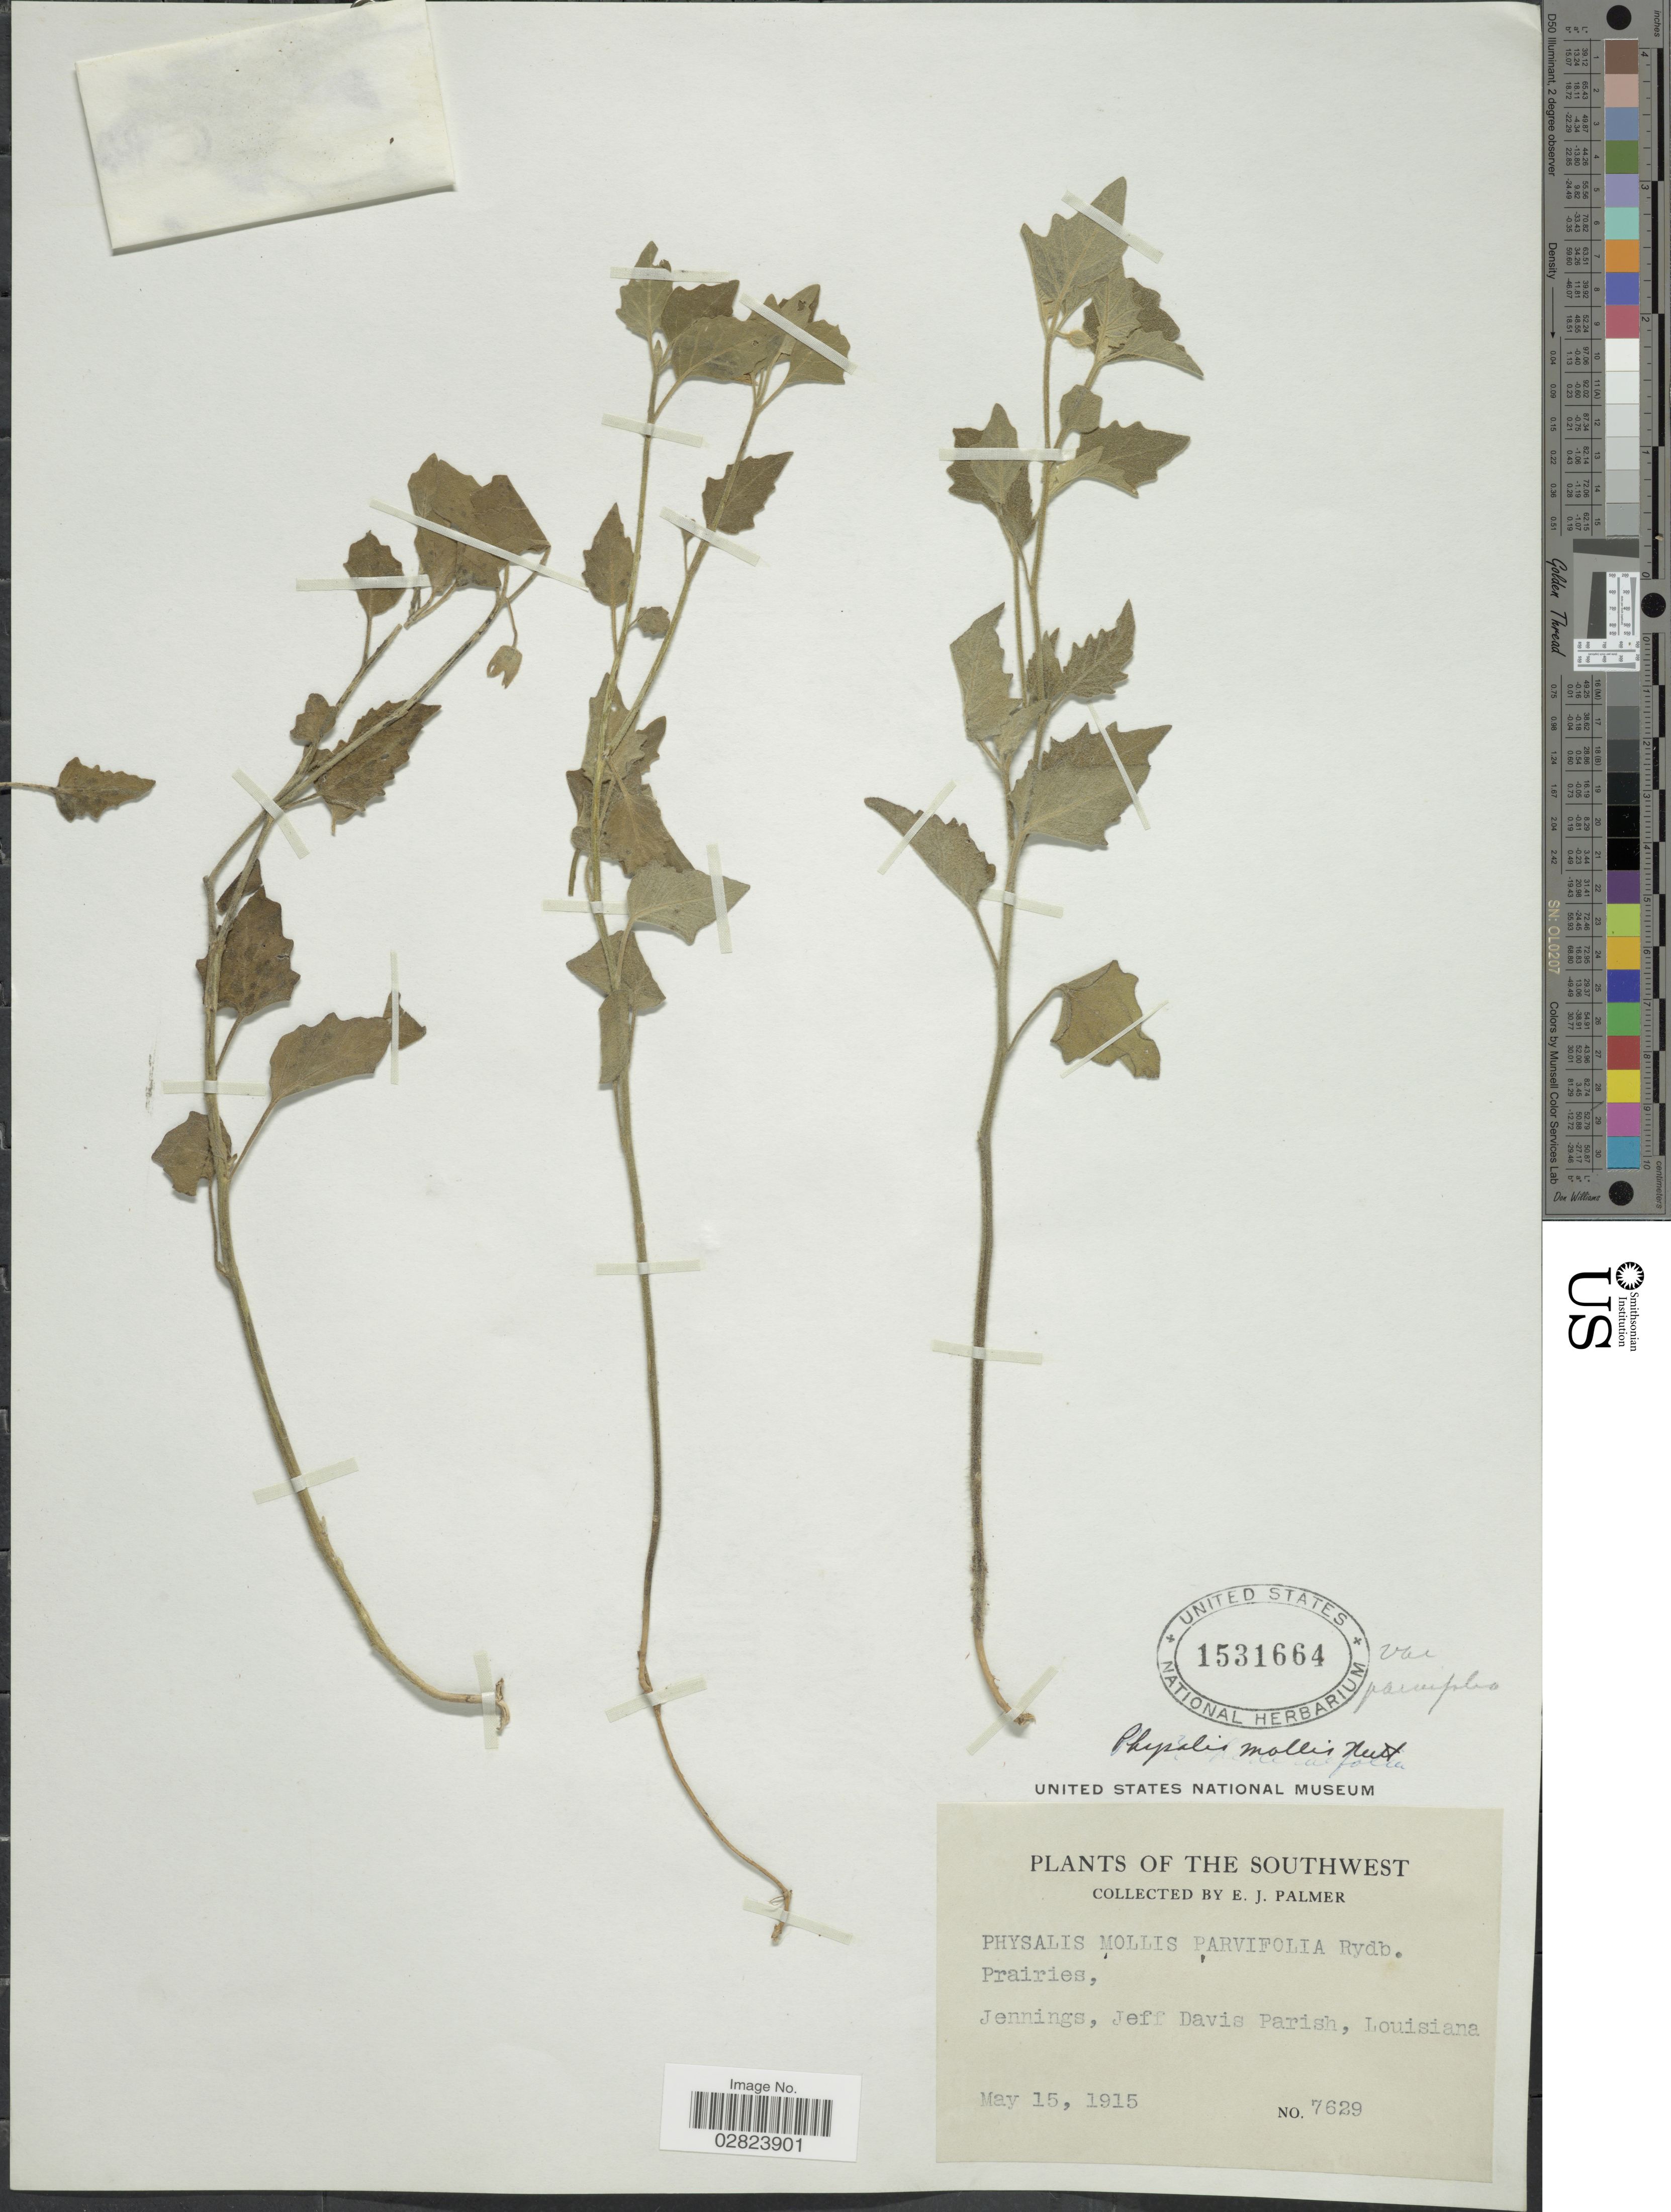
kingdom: Plantae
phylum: Tracheophyta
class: Magnoliopsida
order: Solanales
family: Solanaceae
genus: Physalis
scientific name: Physalis mollis var. parvifolia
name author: Rydb.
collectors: E. J. Palmer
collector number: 7629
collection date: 1915-05-15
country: United States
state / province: Louisiana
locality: The Southwest. Jennings, Jeff Davis Parish.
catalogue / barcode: US 1531664